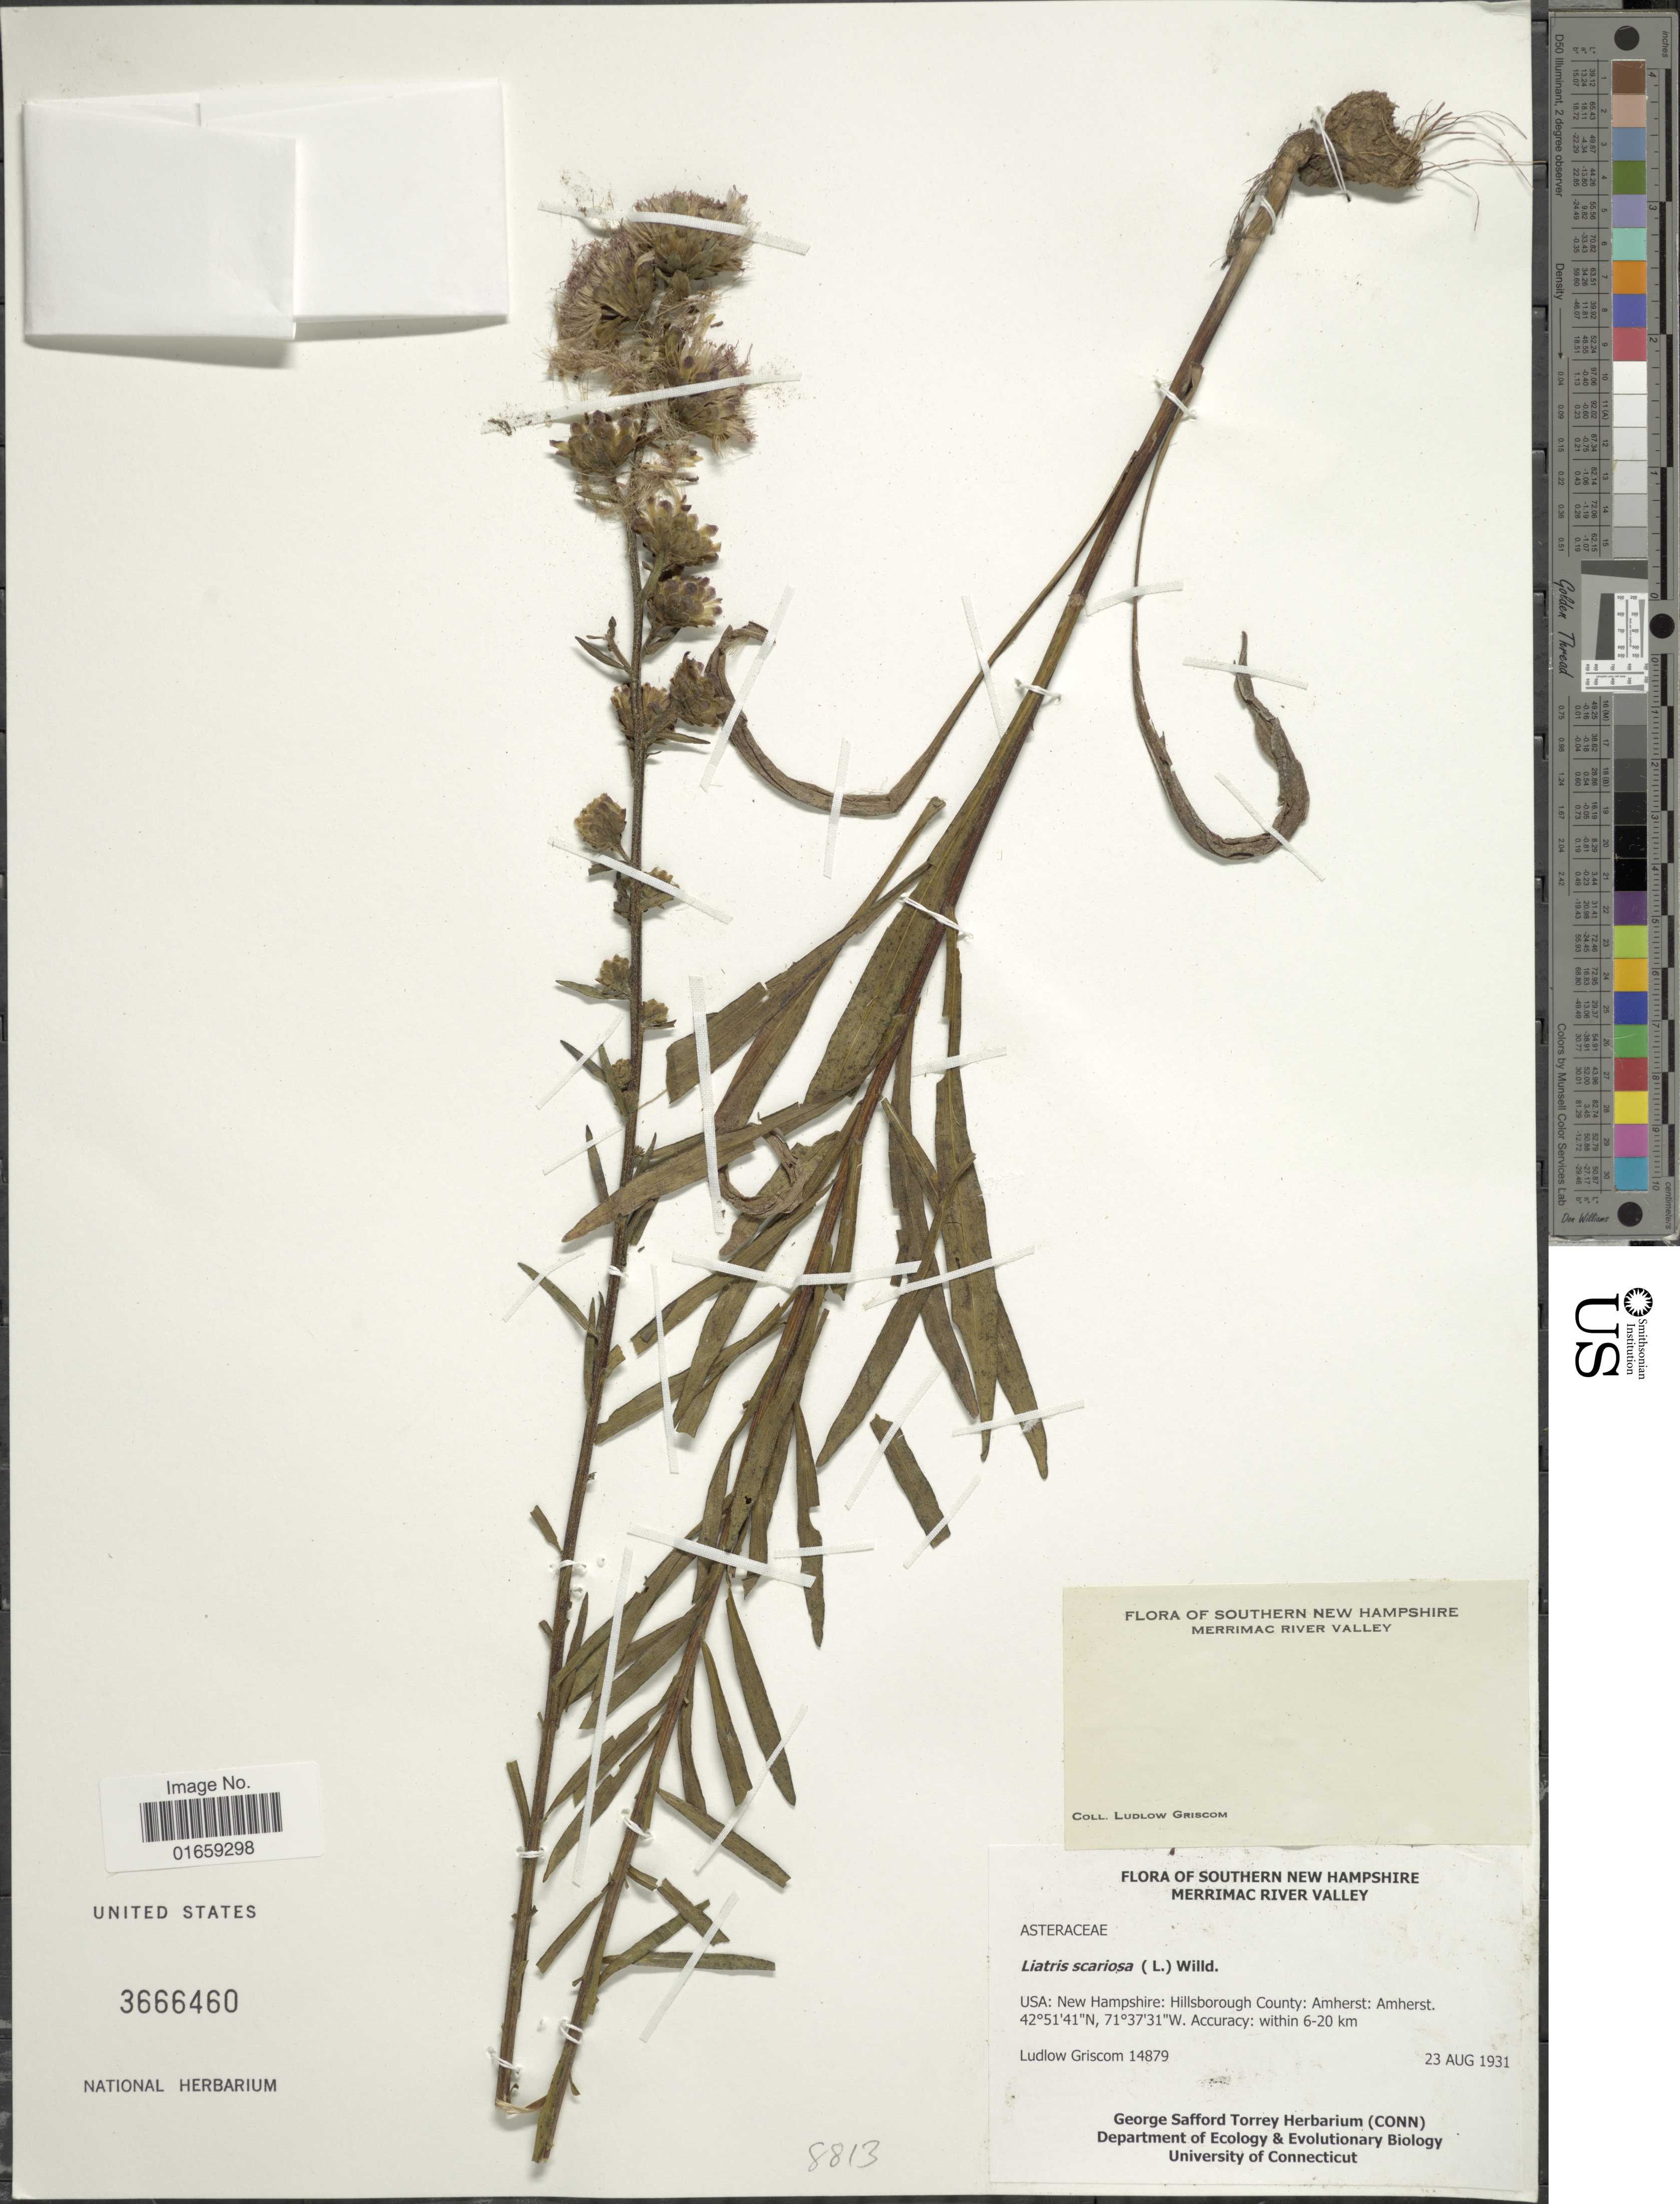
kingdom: Plantae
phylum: Tracheophyta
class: Magnoliopsida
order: Asterales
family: Asteraceae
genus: Liatris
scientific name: Liatris scariosa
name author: (L.) Willd.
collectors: L. Griscom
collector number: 14879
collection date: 1931-08-23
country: United States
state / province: New Hampshire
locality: Southern New Hampshire, Merrimac River Valley, Hillsborough County: Amherst: Amherst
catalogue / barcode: US 3666460